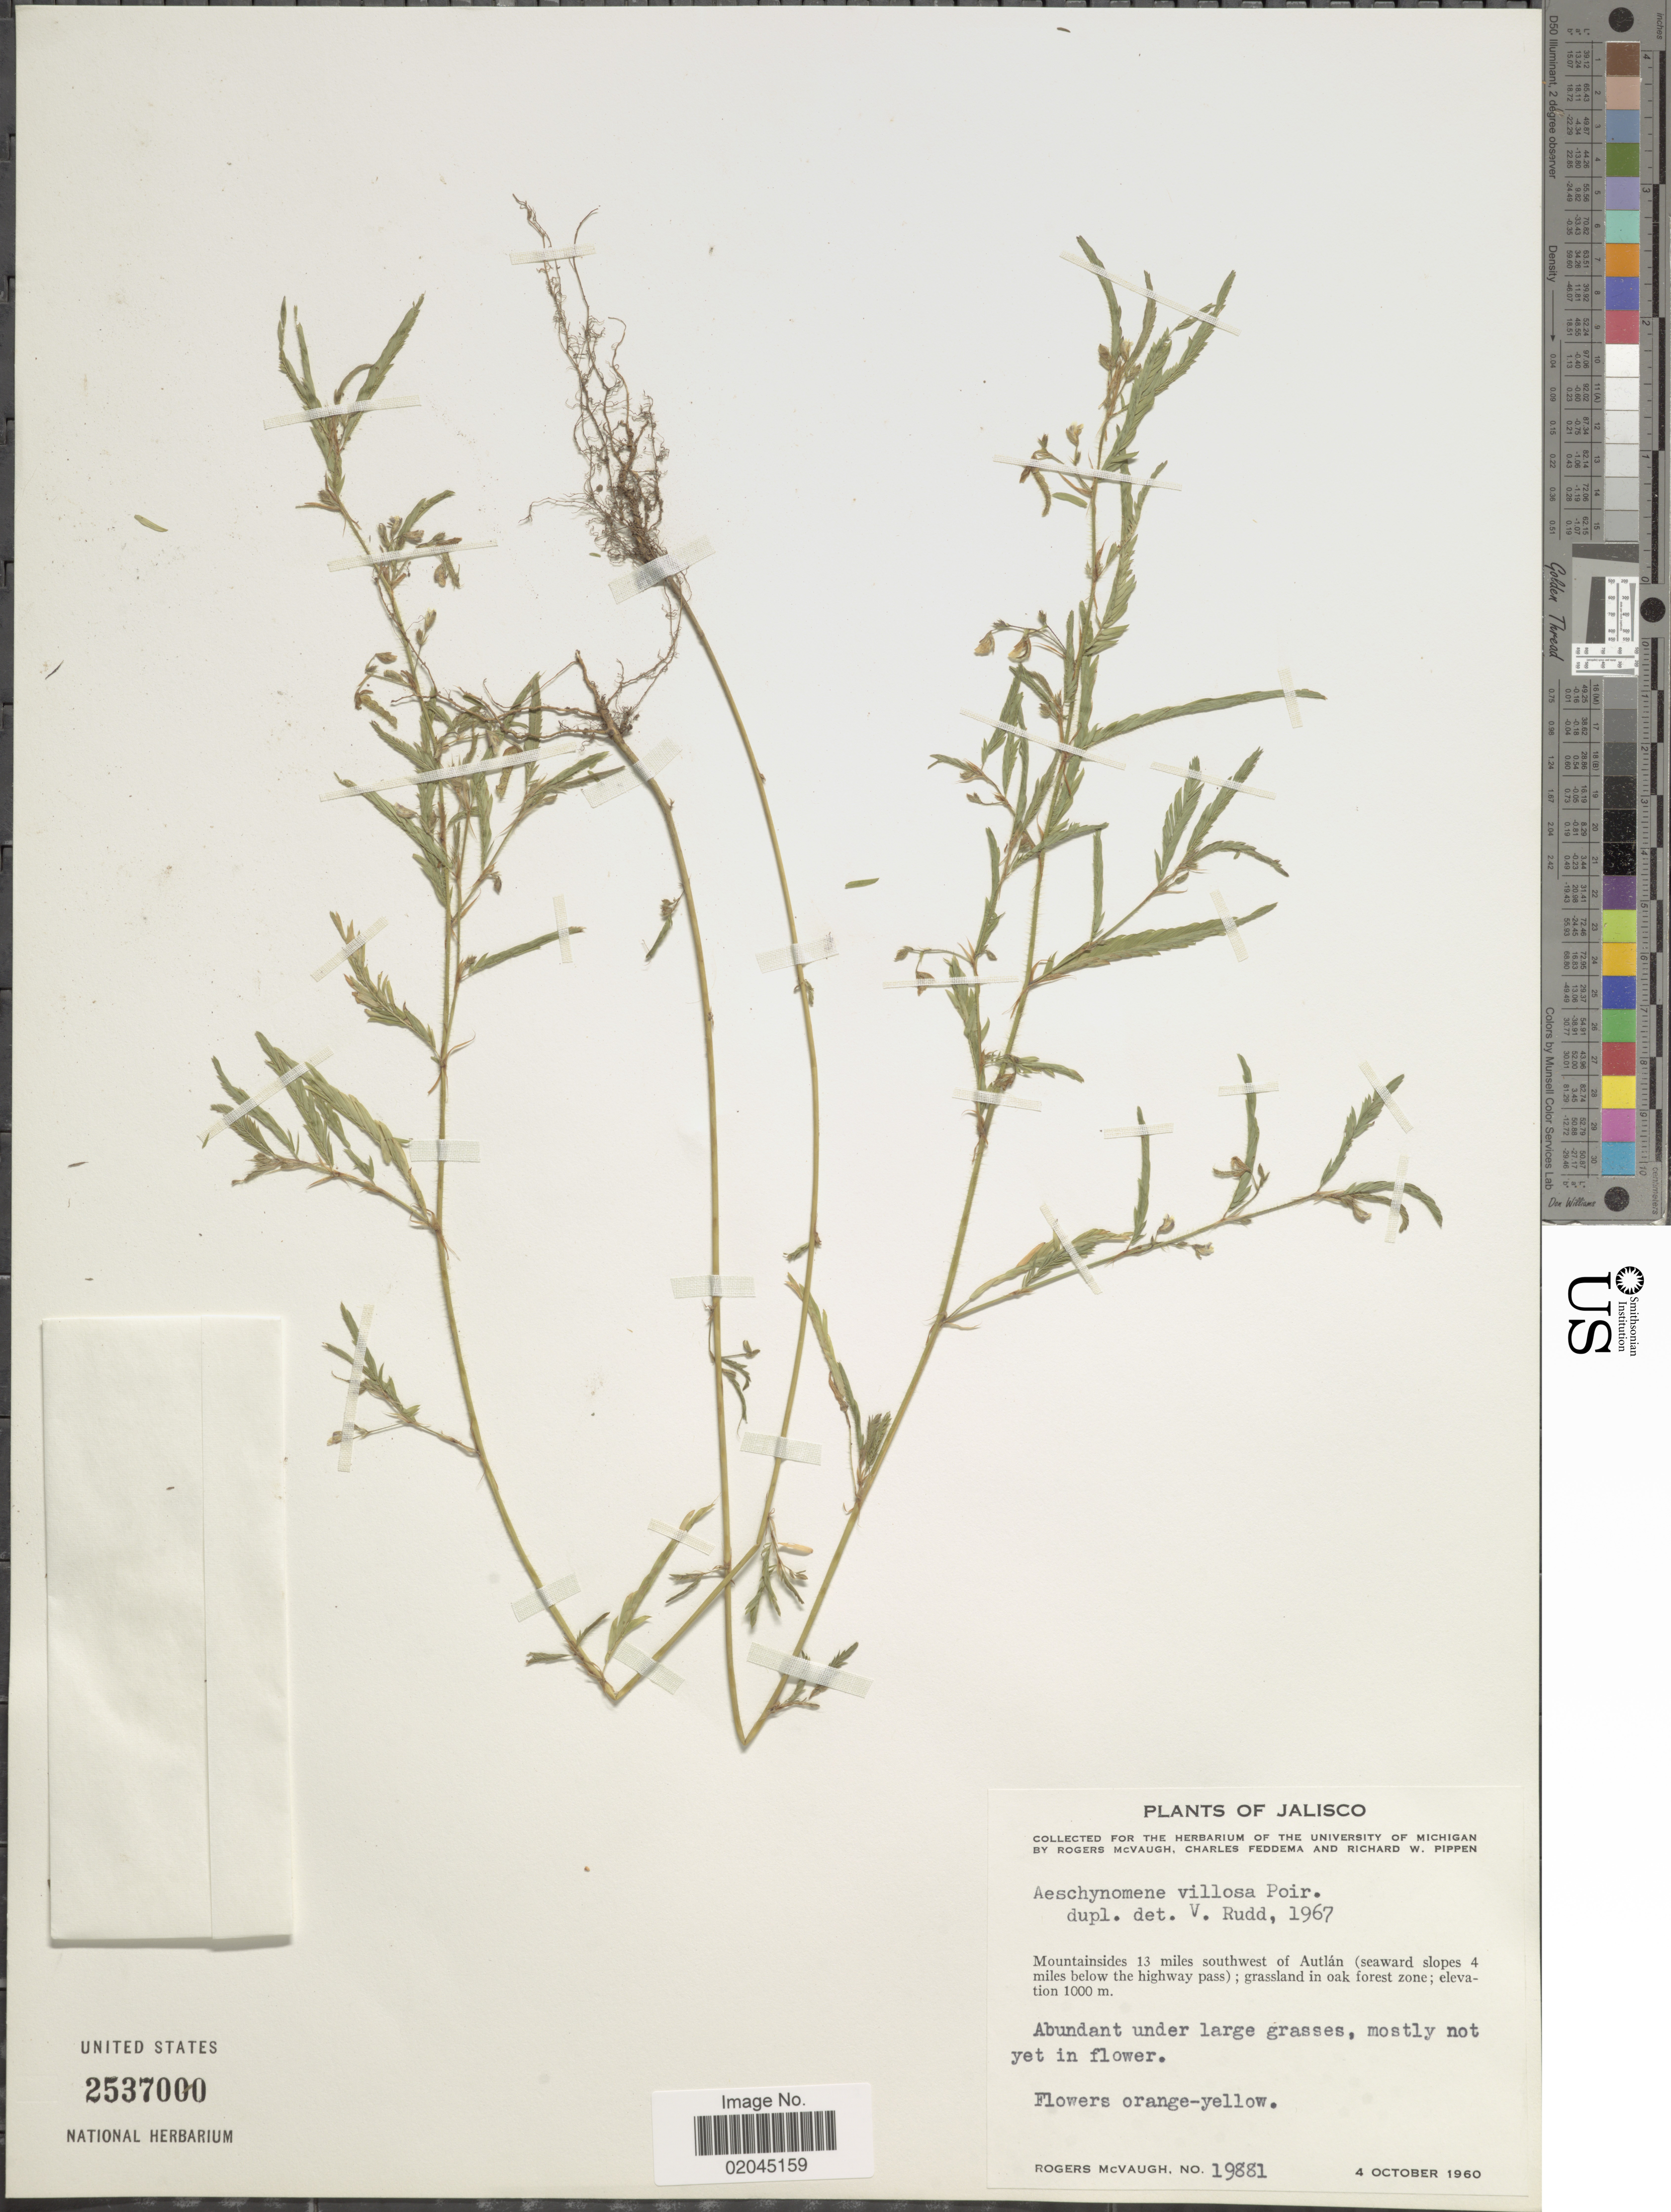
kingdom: Plantae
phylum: Tracheophyta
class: Magnoliopsida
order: Fabales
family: Fabaceae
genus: Aeschynomene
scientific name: Aeschynomene villosa var. villosa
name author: Poir.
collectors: R. McVaugh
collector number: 19881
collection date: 1960-10-04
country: Mexico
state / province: Jalisco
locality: Mountainsides 13 miles southwest of Autlán (seward slopes 4 miles below the highway pass); grassland in oak forest zone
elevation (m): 1000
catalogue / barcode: US 2537000